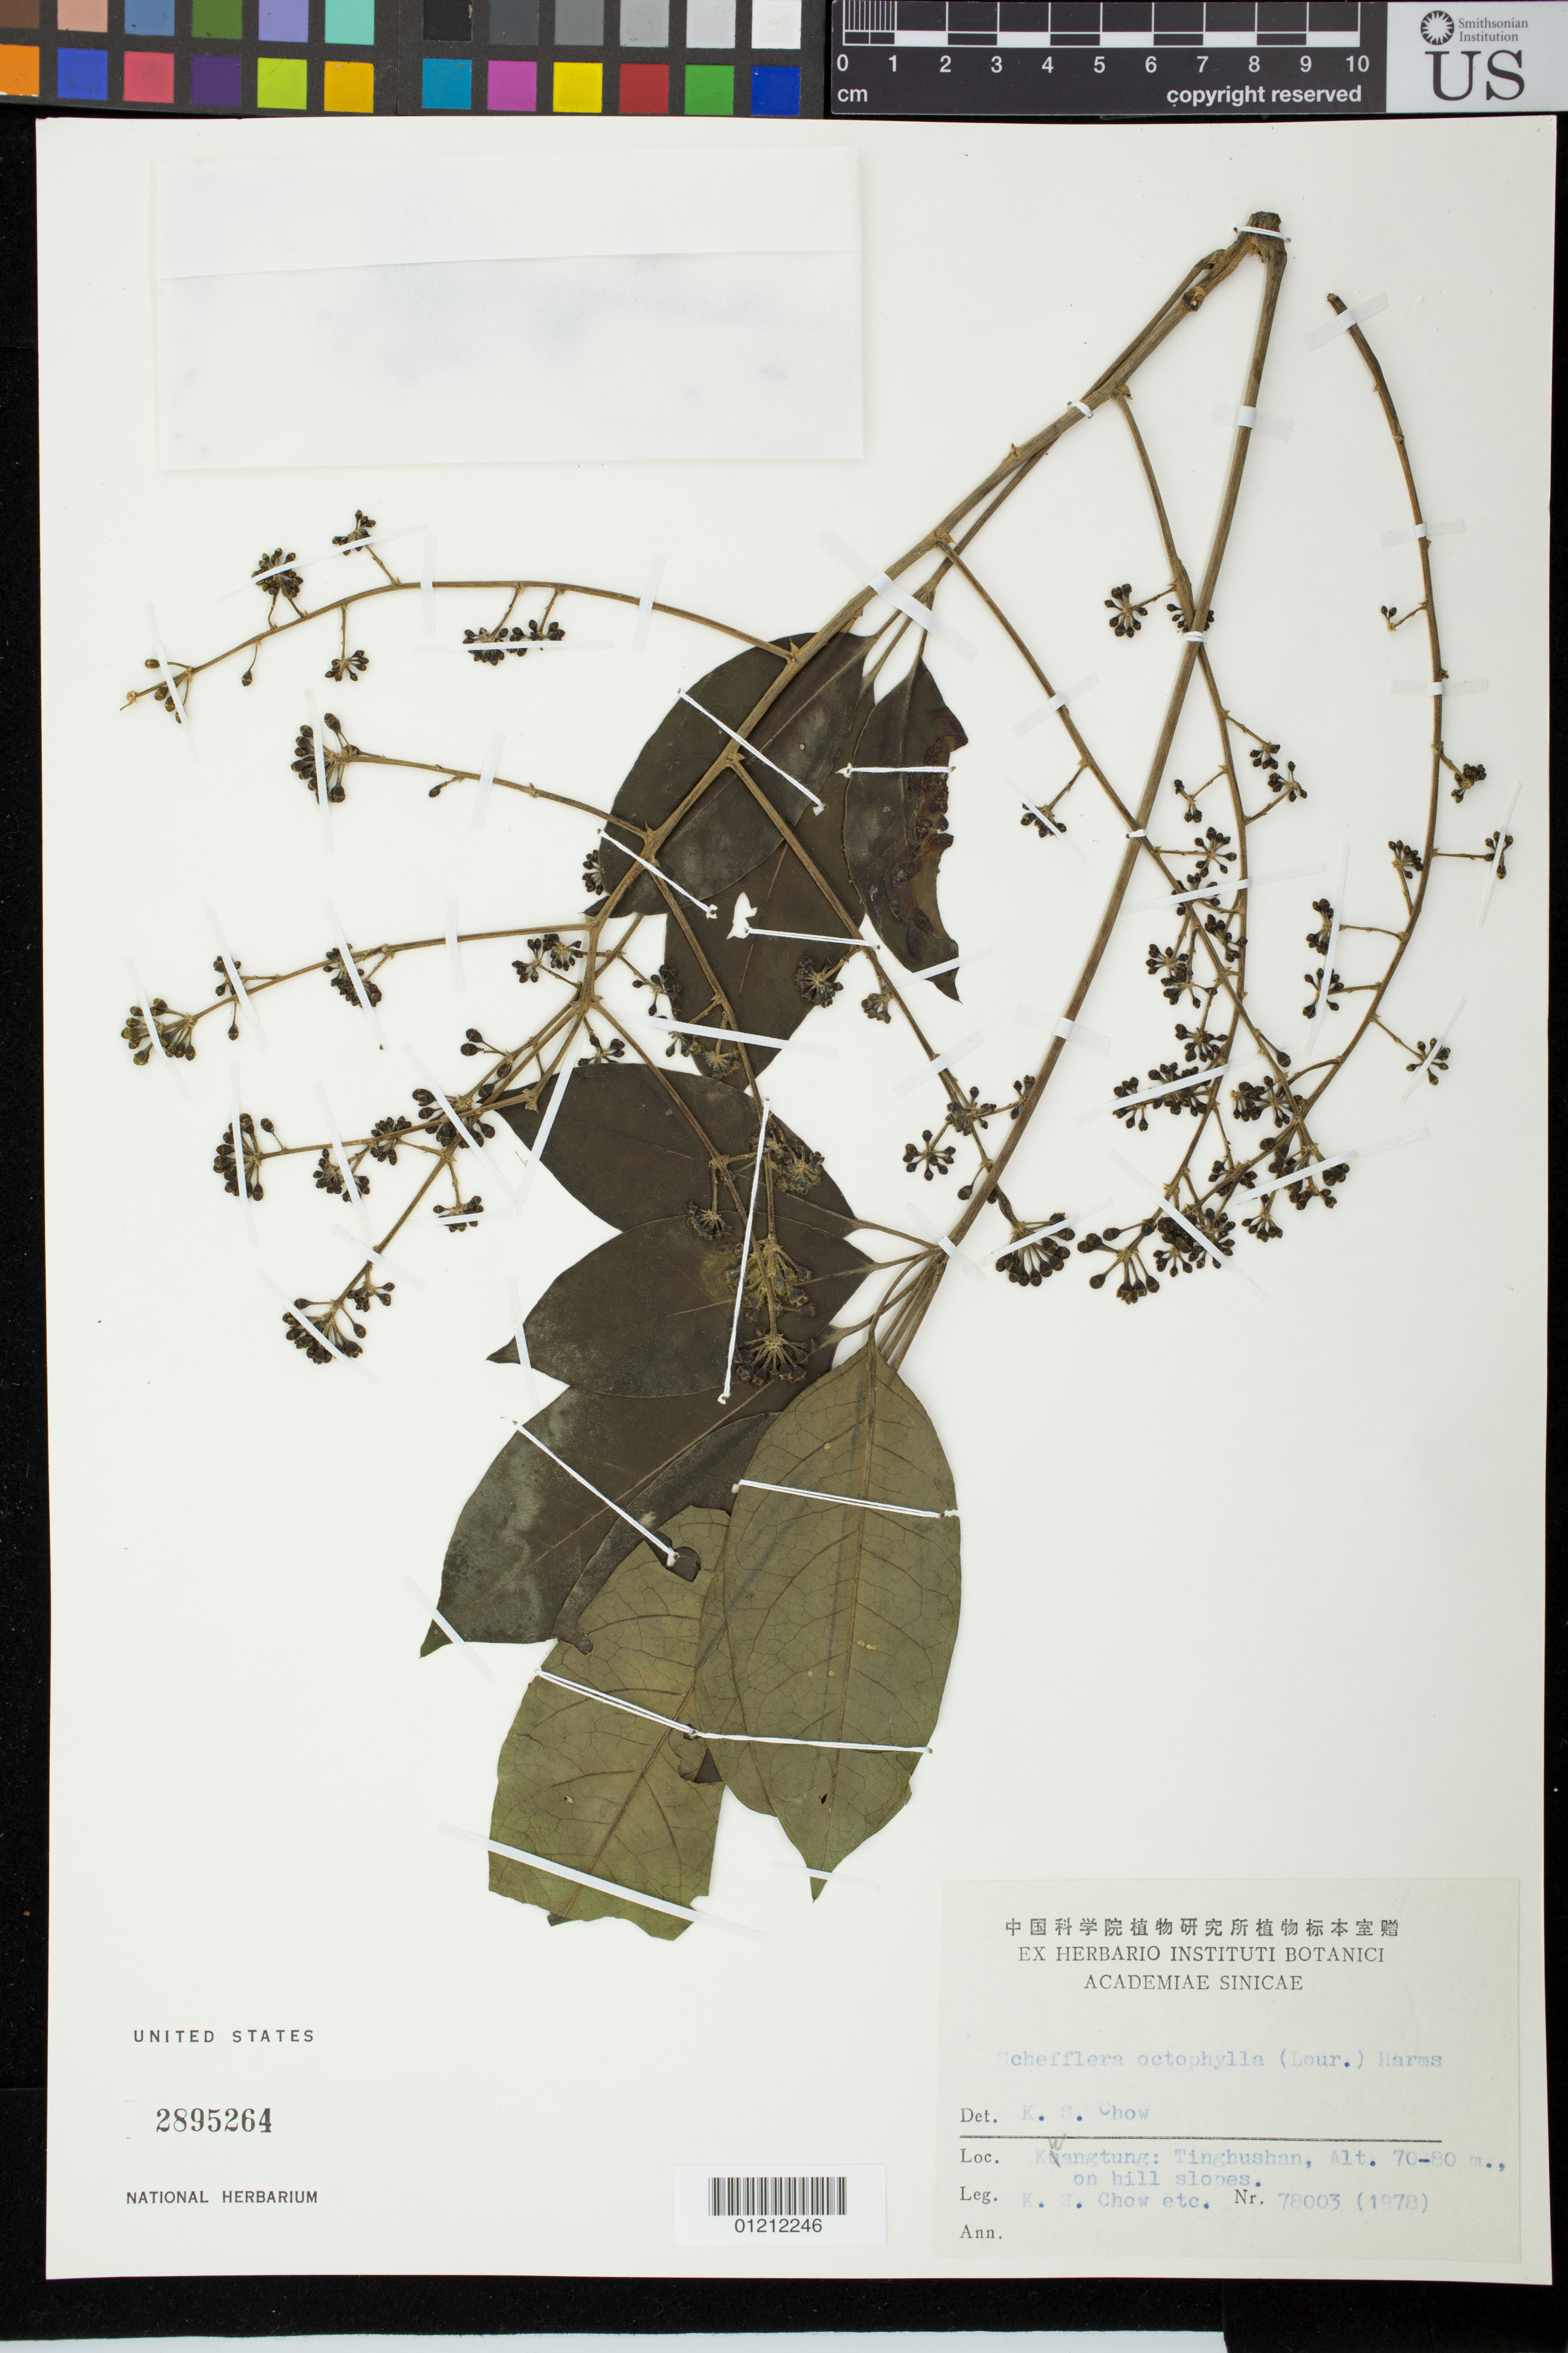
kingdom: Plantae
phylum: Tracheophyta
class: Magnoliopsida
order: Apiales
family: Araliaceae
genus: Schefflera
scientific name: Schefflera heptaphylla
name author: (L.) Frodin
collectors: K. S. Chow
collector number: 78003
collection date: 1978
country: China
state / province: Guangdong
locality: Tinghushan, on hill slopes.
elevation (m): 70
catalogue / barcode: US 2895264